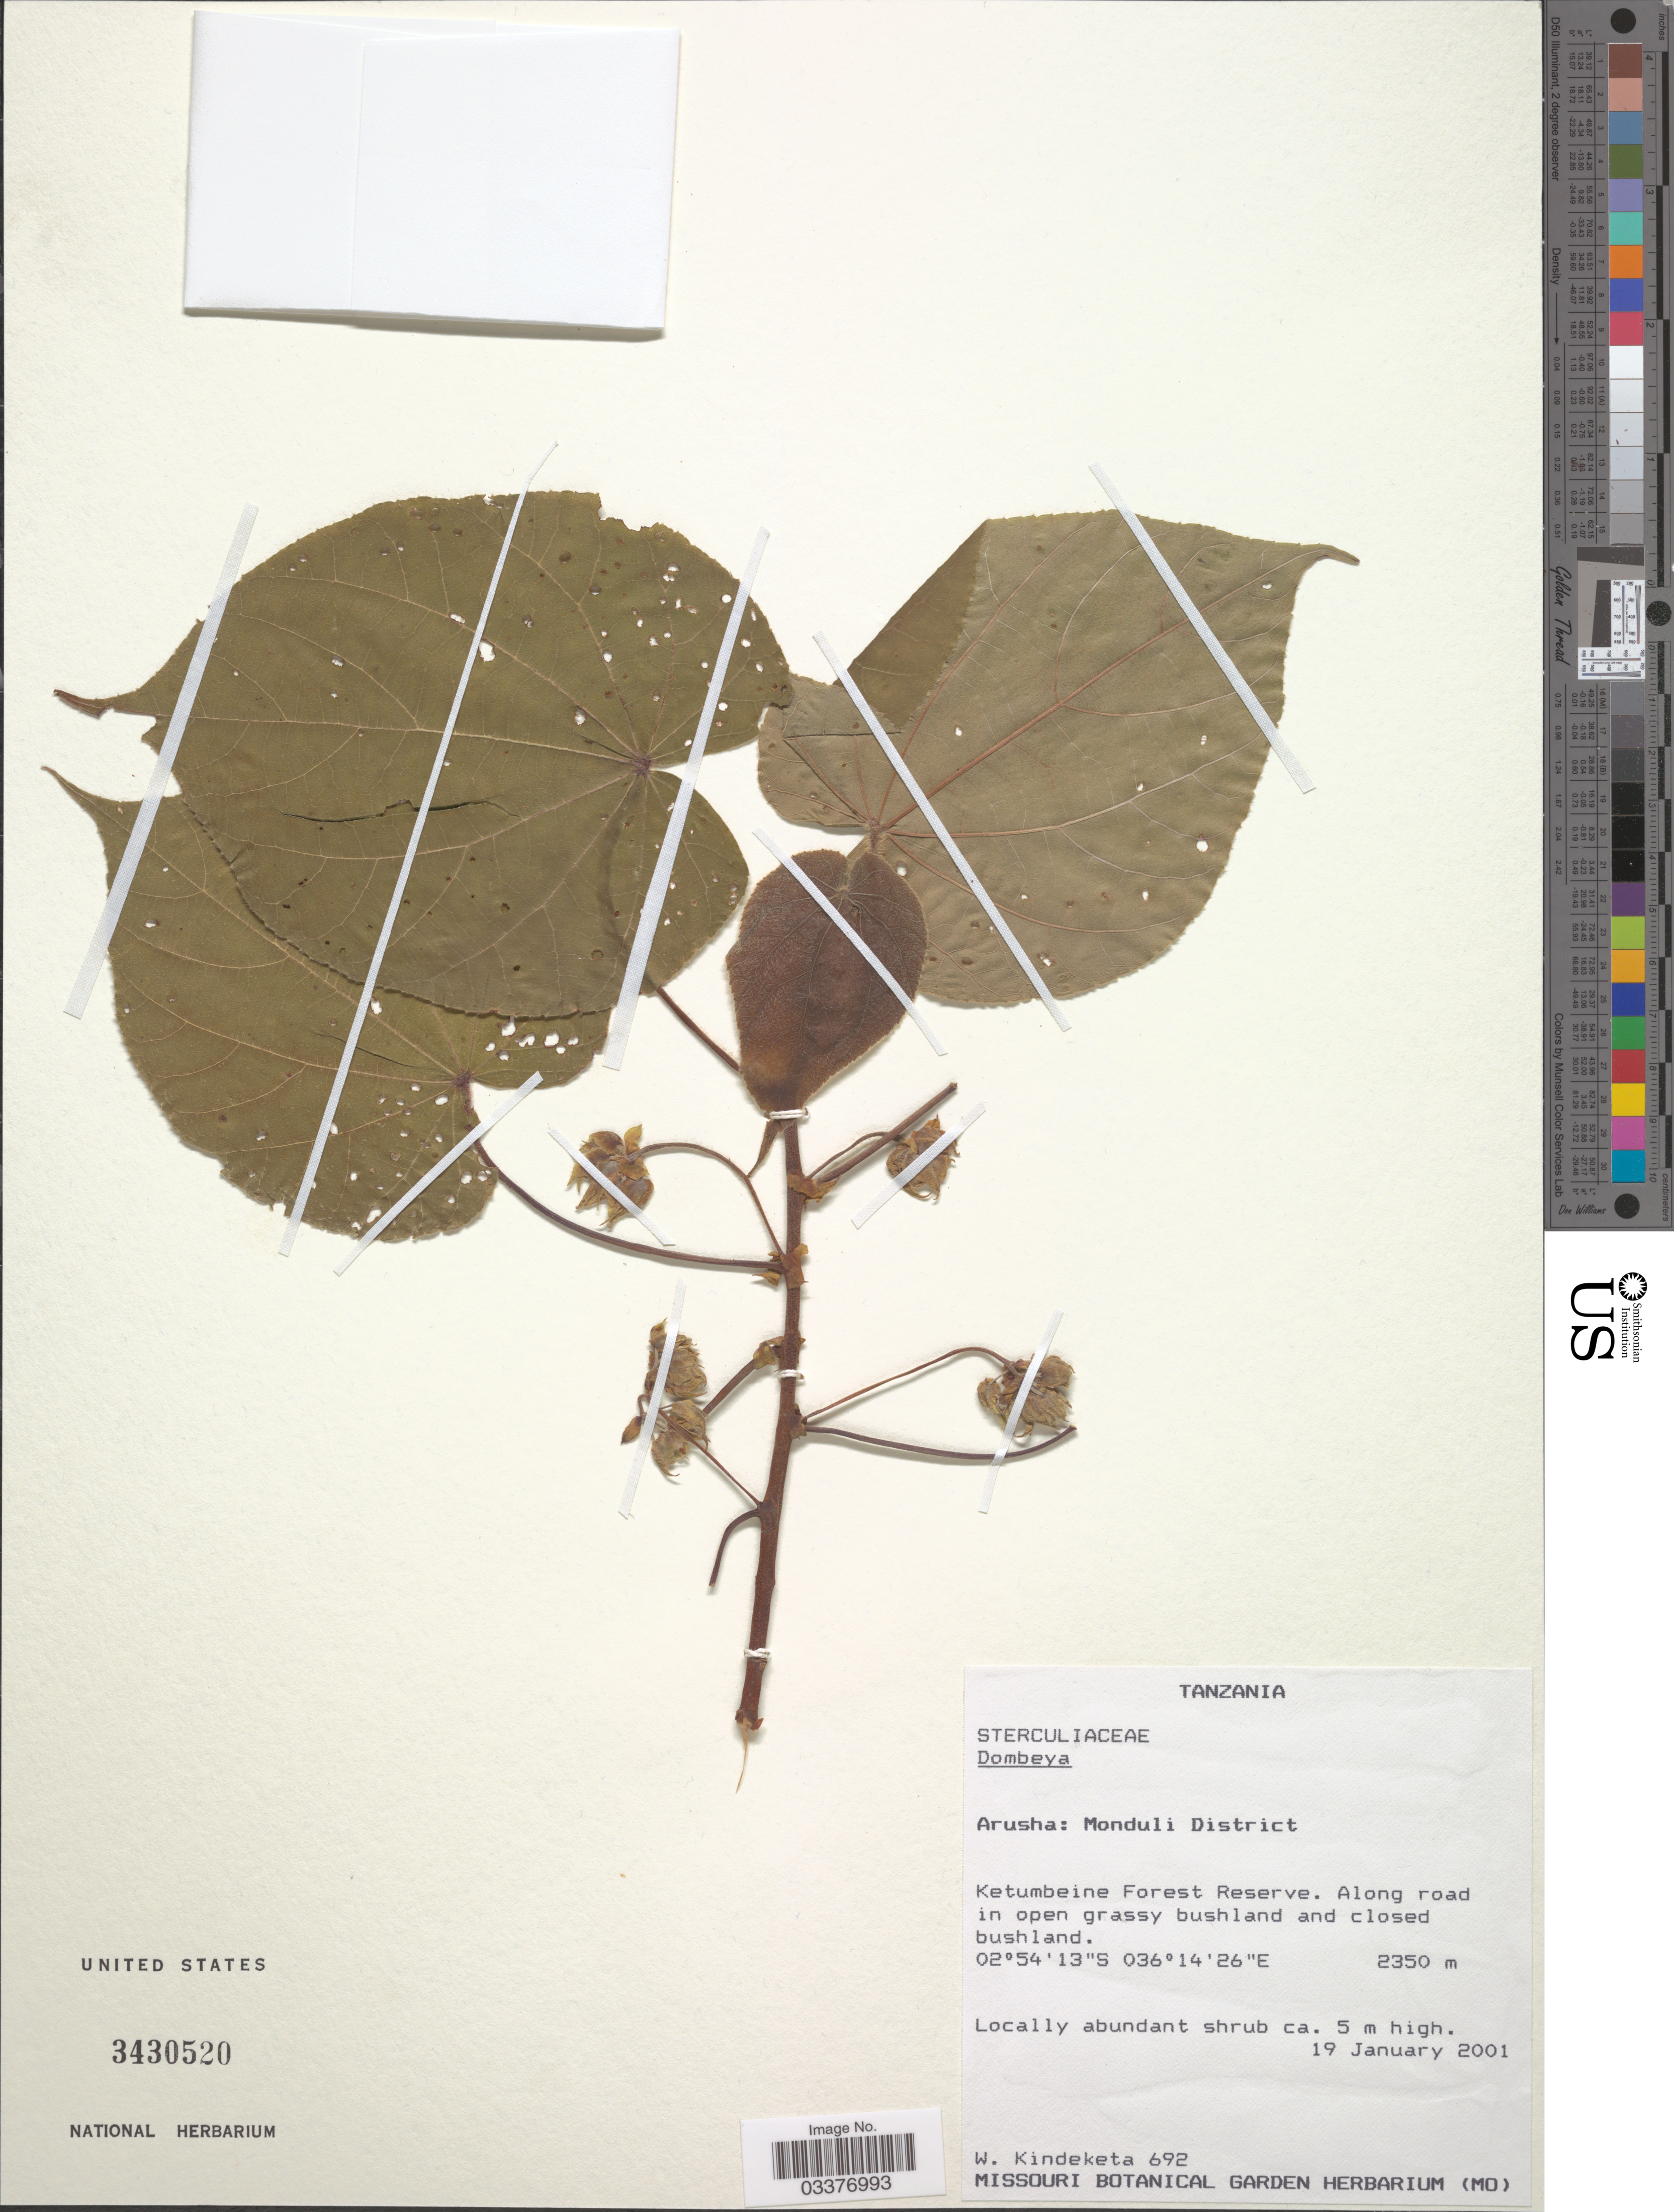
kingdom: Plantae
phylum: Tracheophyta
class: Magnoliopsida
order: Malvales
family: Malvaceae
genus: Dombeya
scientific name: Dombeya sp.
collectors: W. Kindeketa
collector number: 692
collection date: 2001-01-19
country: Tanzania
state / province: Arusha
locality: Monduli District, Ketumbeine Forest Reserve. Along road in open grassy bushland and closed bushland.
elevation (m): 2350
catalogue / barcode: US 3430520